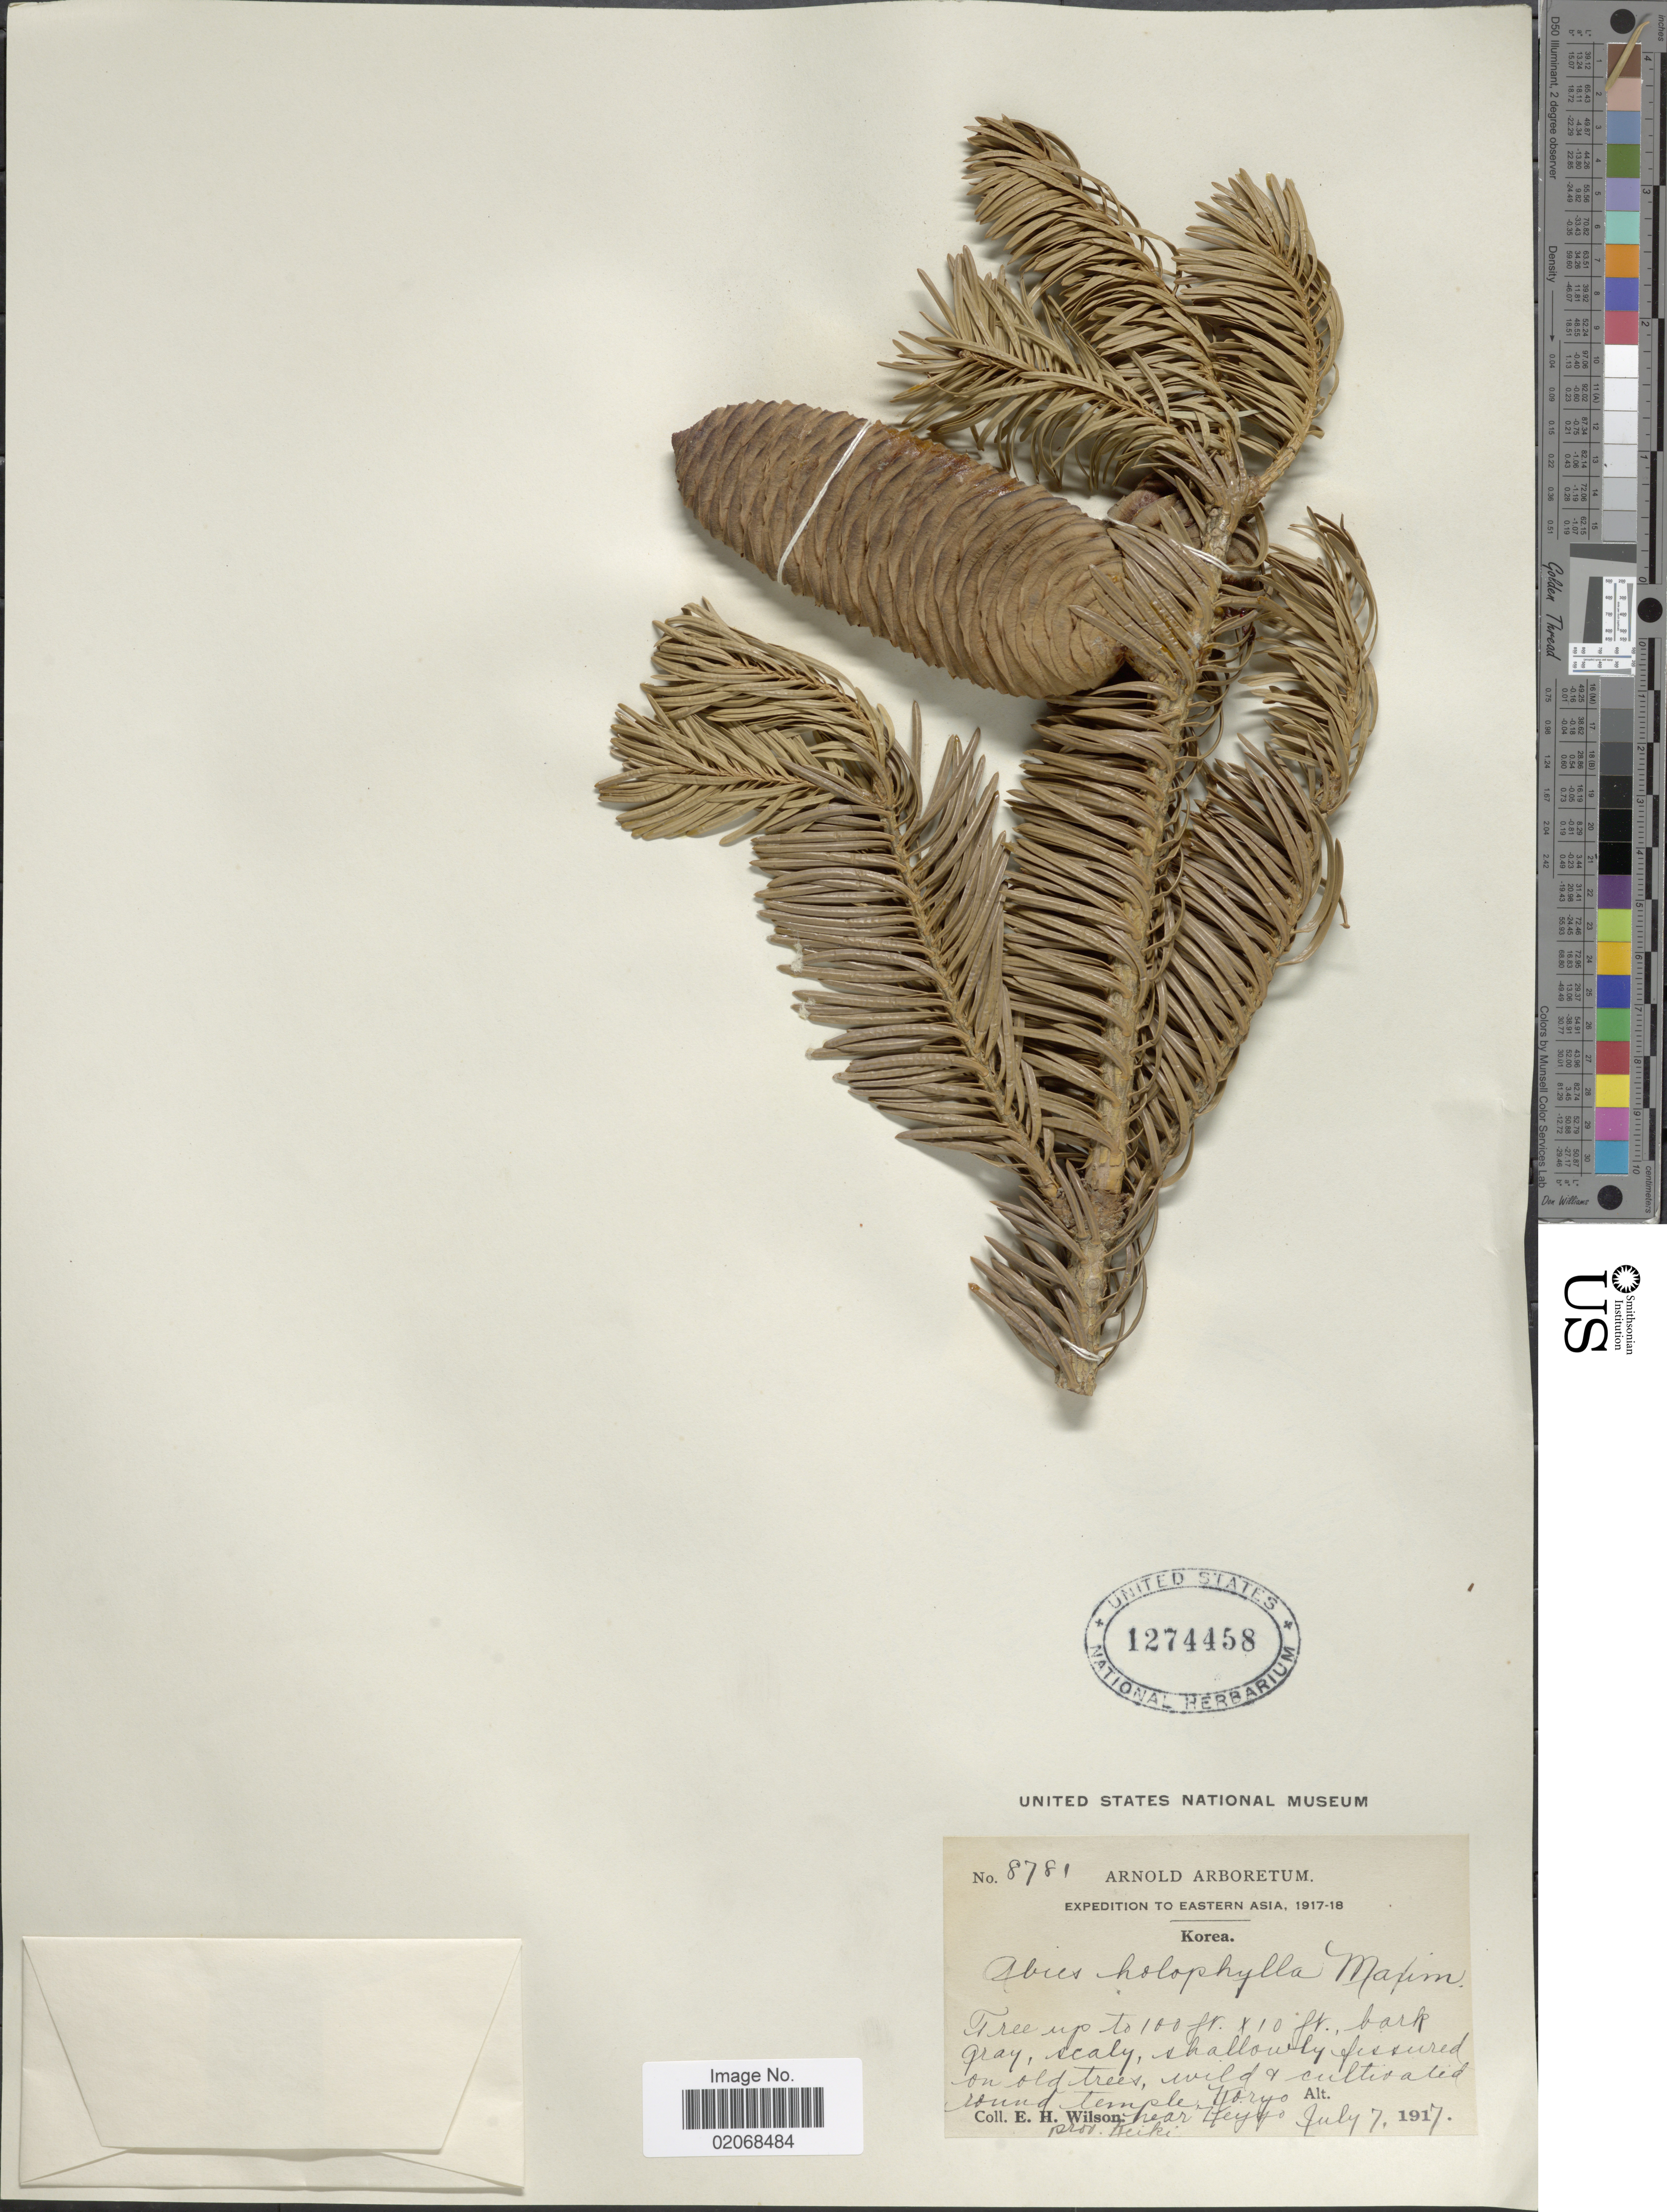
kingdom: Plantae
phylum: Tracheophyta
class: Pinopsida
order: Pinales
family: Pinaceae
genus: Abies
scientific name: Abies holophylla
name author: Maxim.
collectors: E. Wilson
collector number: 8781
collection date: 1917-07-07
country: South Korea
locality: Temple, Koryo, near Keijyo, prov. Keiki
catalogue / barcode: US 1274458